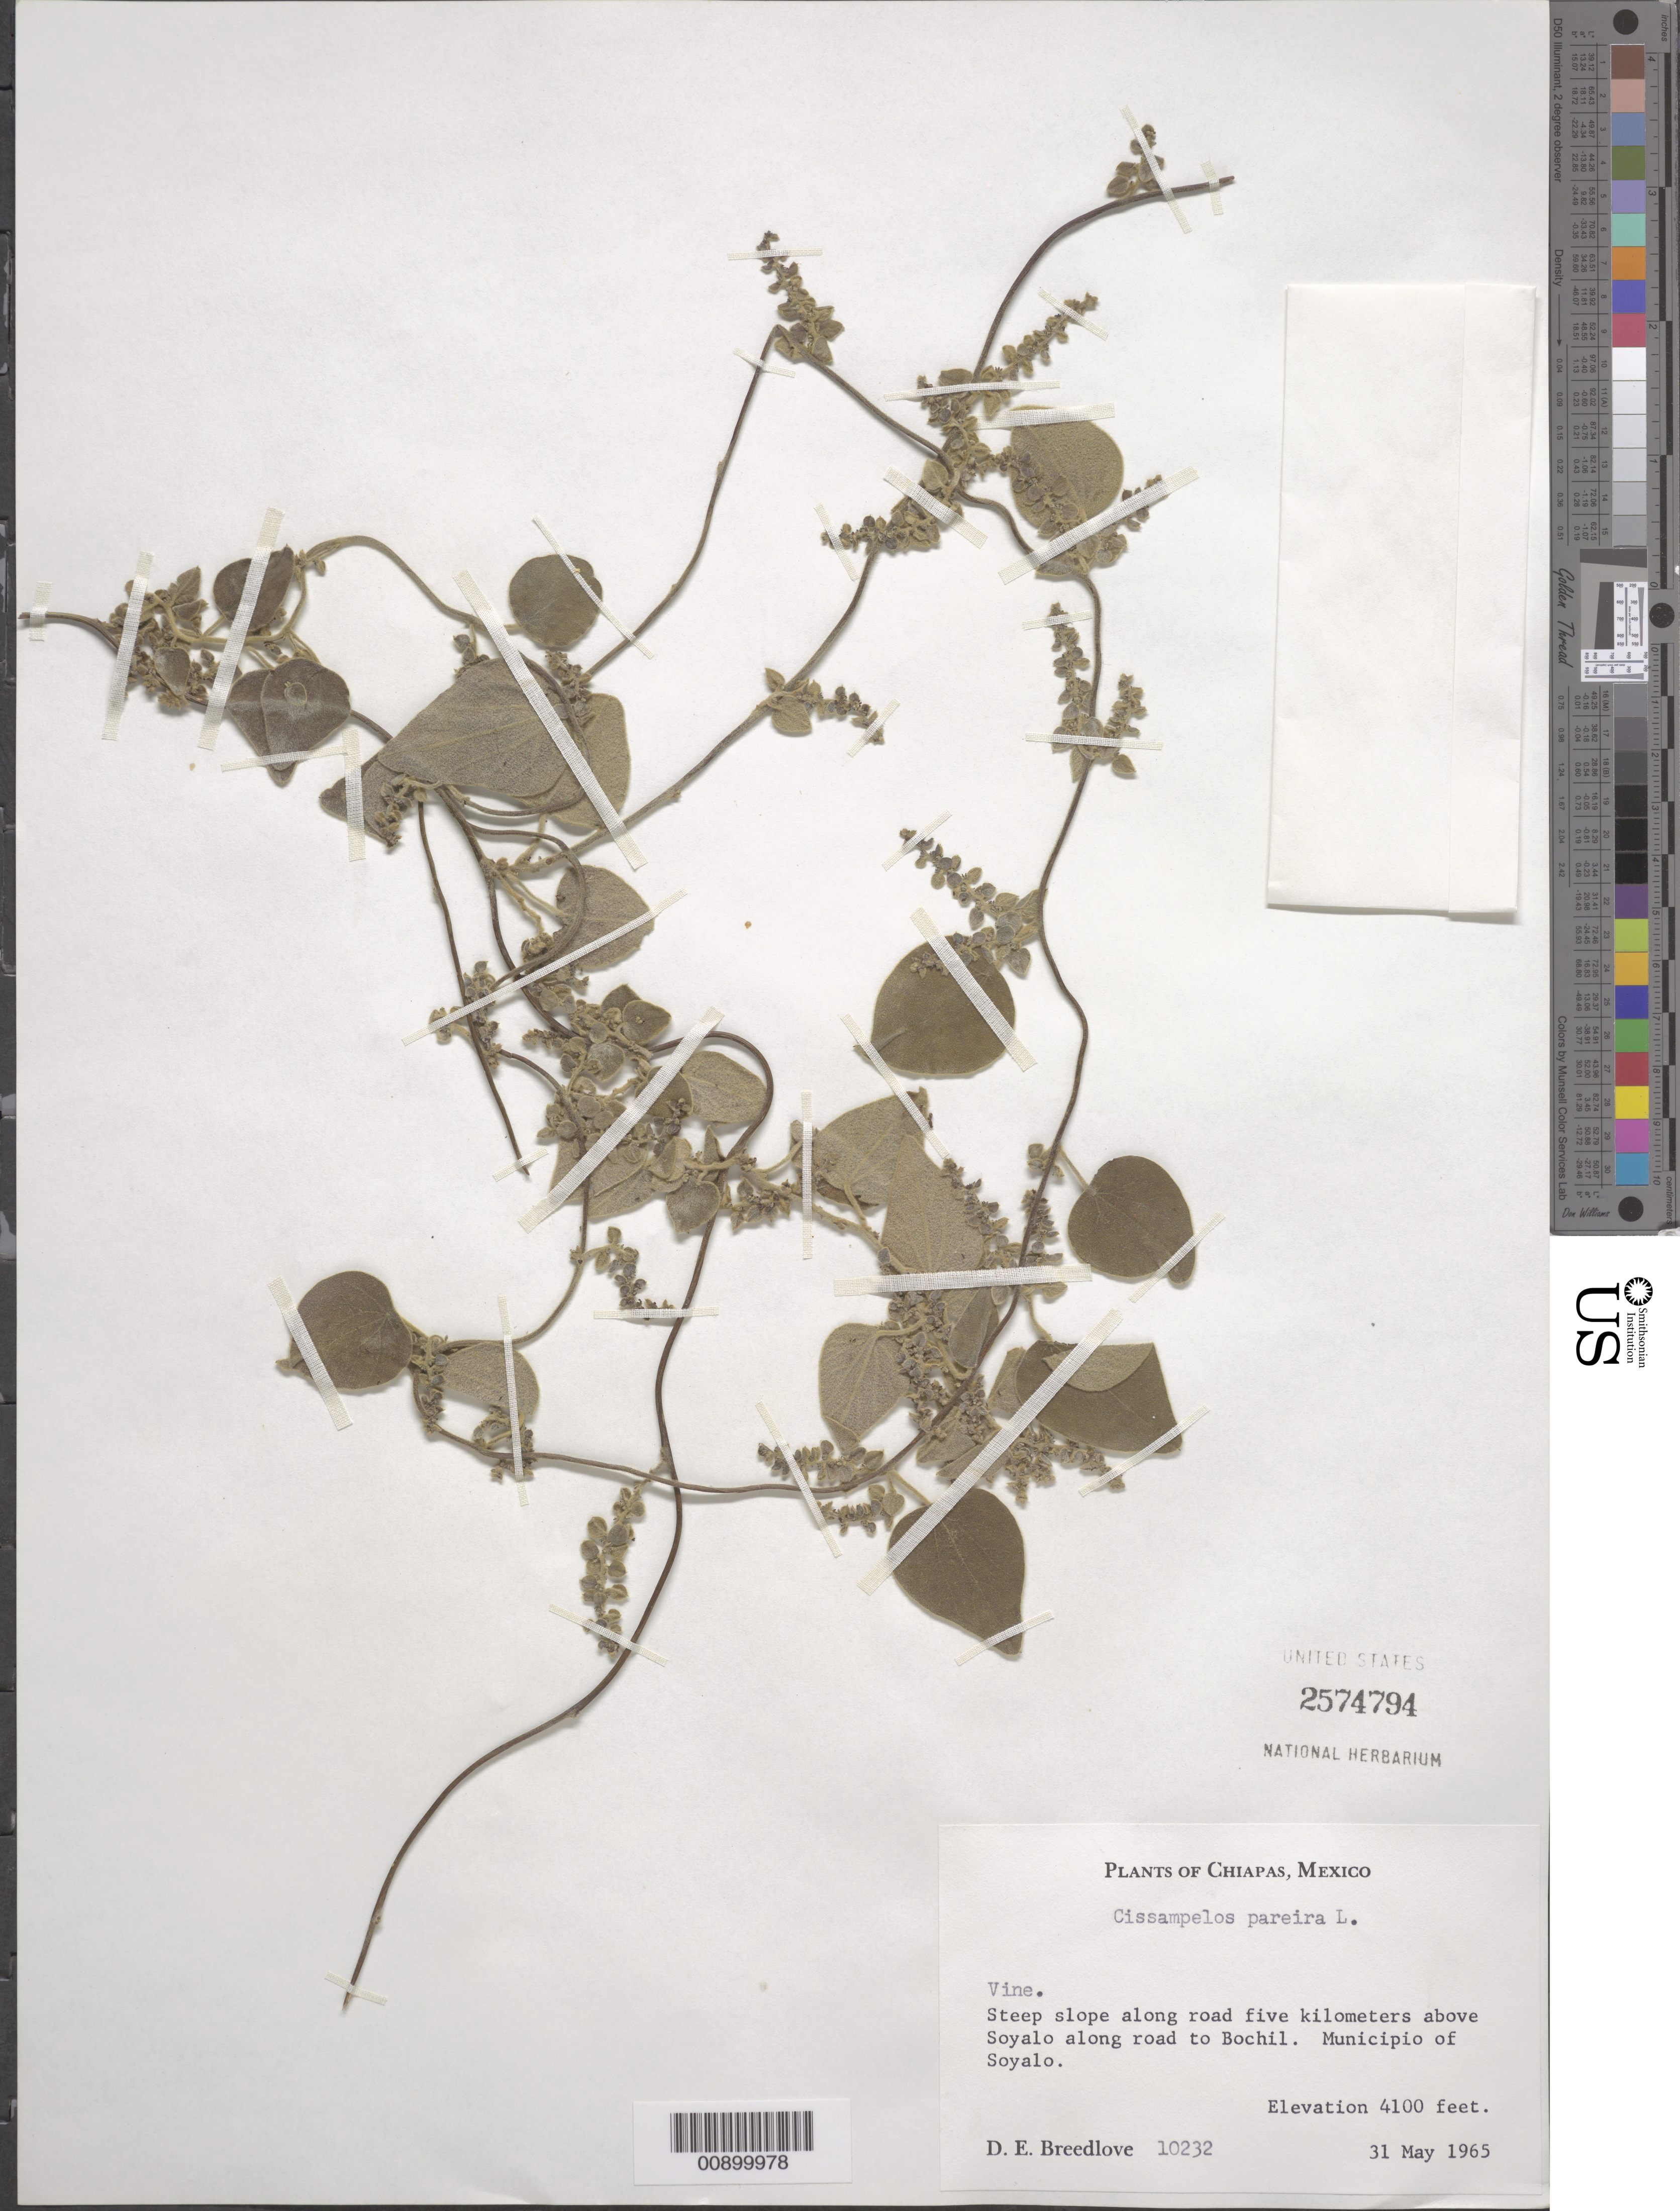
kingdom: Plantae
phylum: Tracheophyta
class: Magnoliopsida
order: Ranunculales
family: Menispermaceae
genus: Cissampelos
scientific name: Cissampelos pareira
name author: L.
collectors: D. E. Breedlove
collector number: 10232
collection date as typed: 31 May 1965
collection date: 1965-05-31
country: Mexico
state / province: Chiapas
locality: Five kilometers above Solayo along road to Bochil. Municipio of Solayo, Chiapas.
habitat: Steep slope along road.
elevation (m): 1250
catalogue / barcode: US 2574794